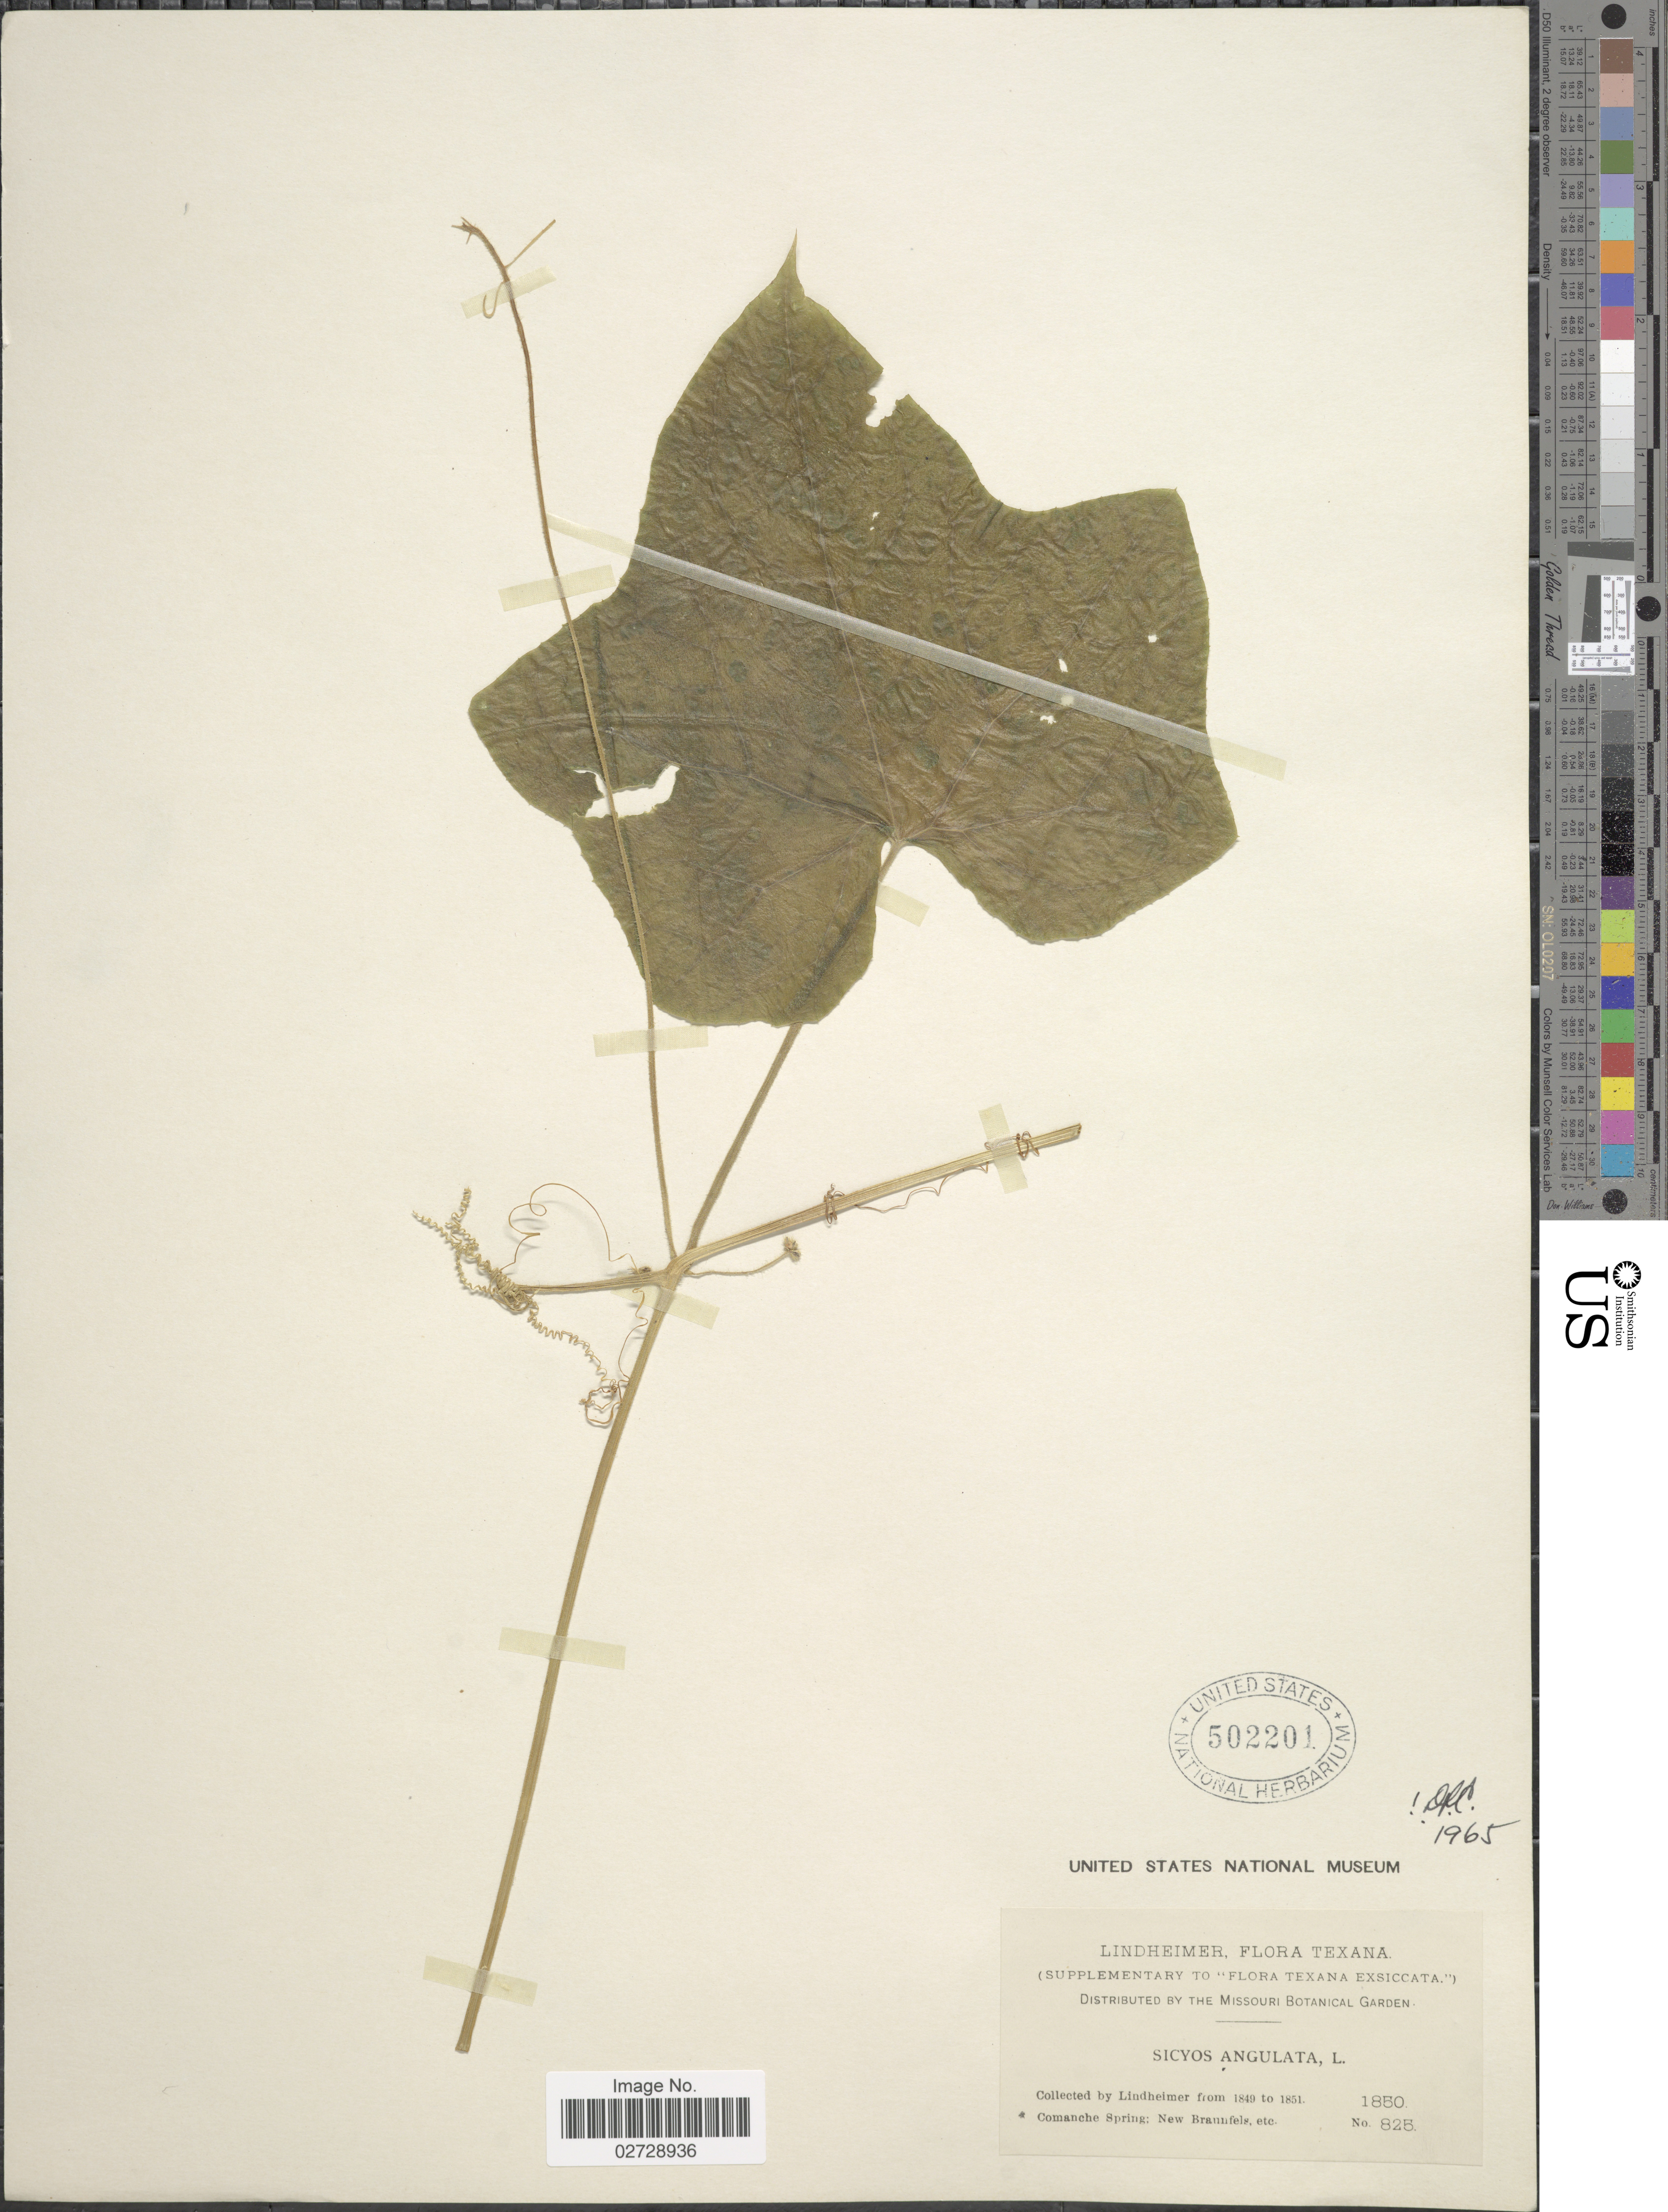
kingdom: Plantae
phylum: Tracheophyta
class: Magnoliopsida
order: Cucurbitales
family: Cucurbitaceae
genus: Sicyos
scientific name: Sicyos angulatus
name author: L.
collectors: F. J. Lindheimer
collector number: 825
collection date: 1850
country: United States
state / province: Texas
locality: Comanche Spring; New Braunfels, etc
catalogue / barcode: US 502201